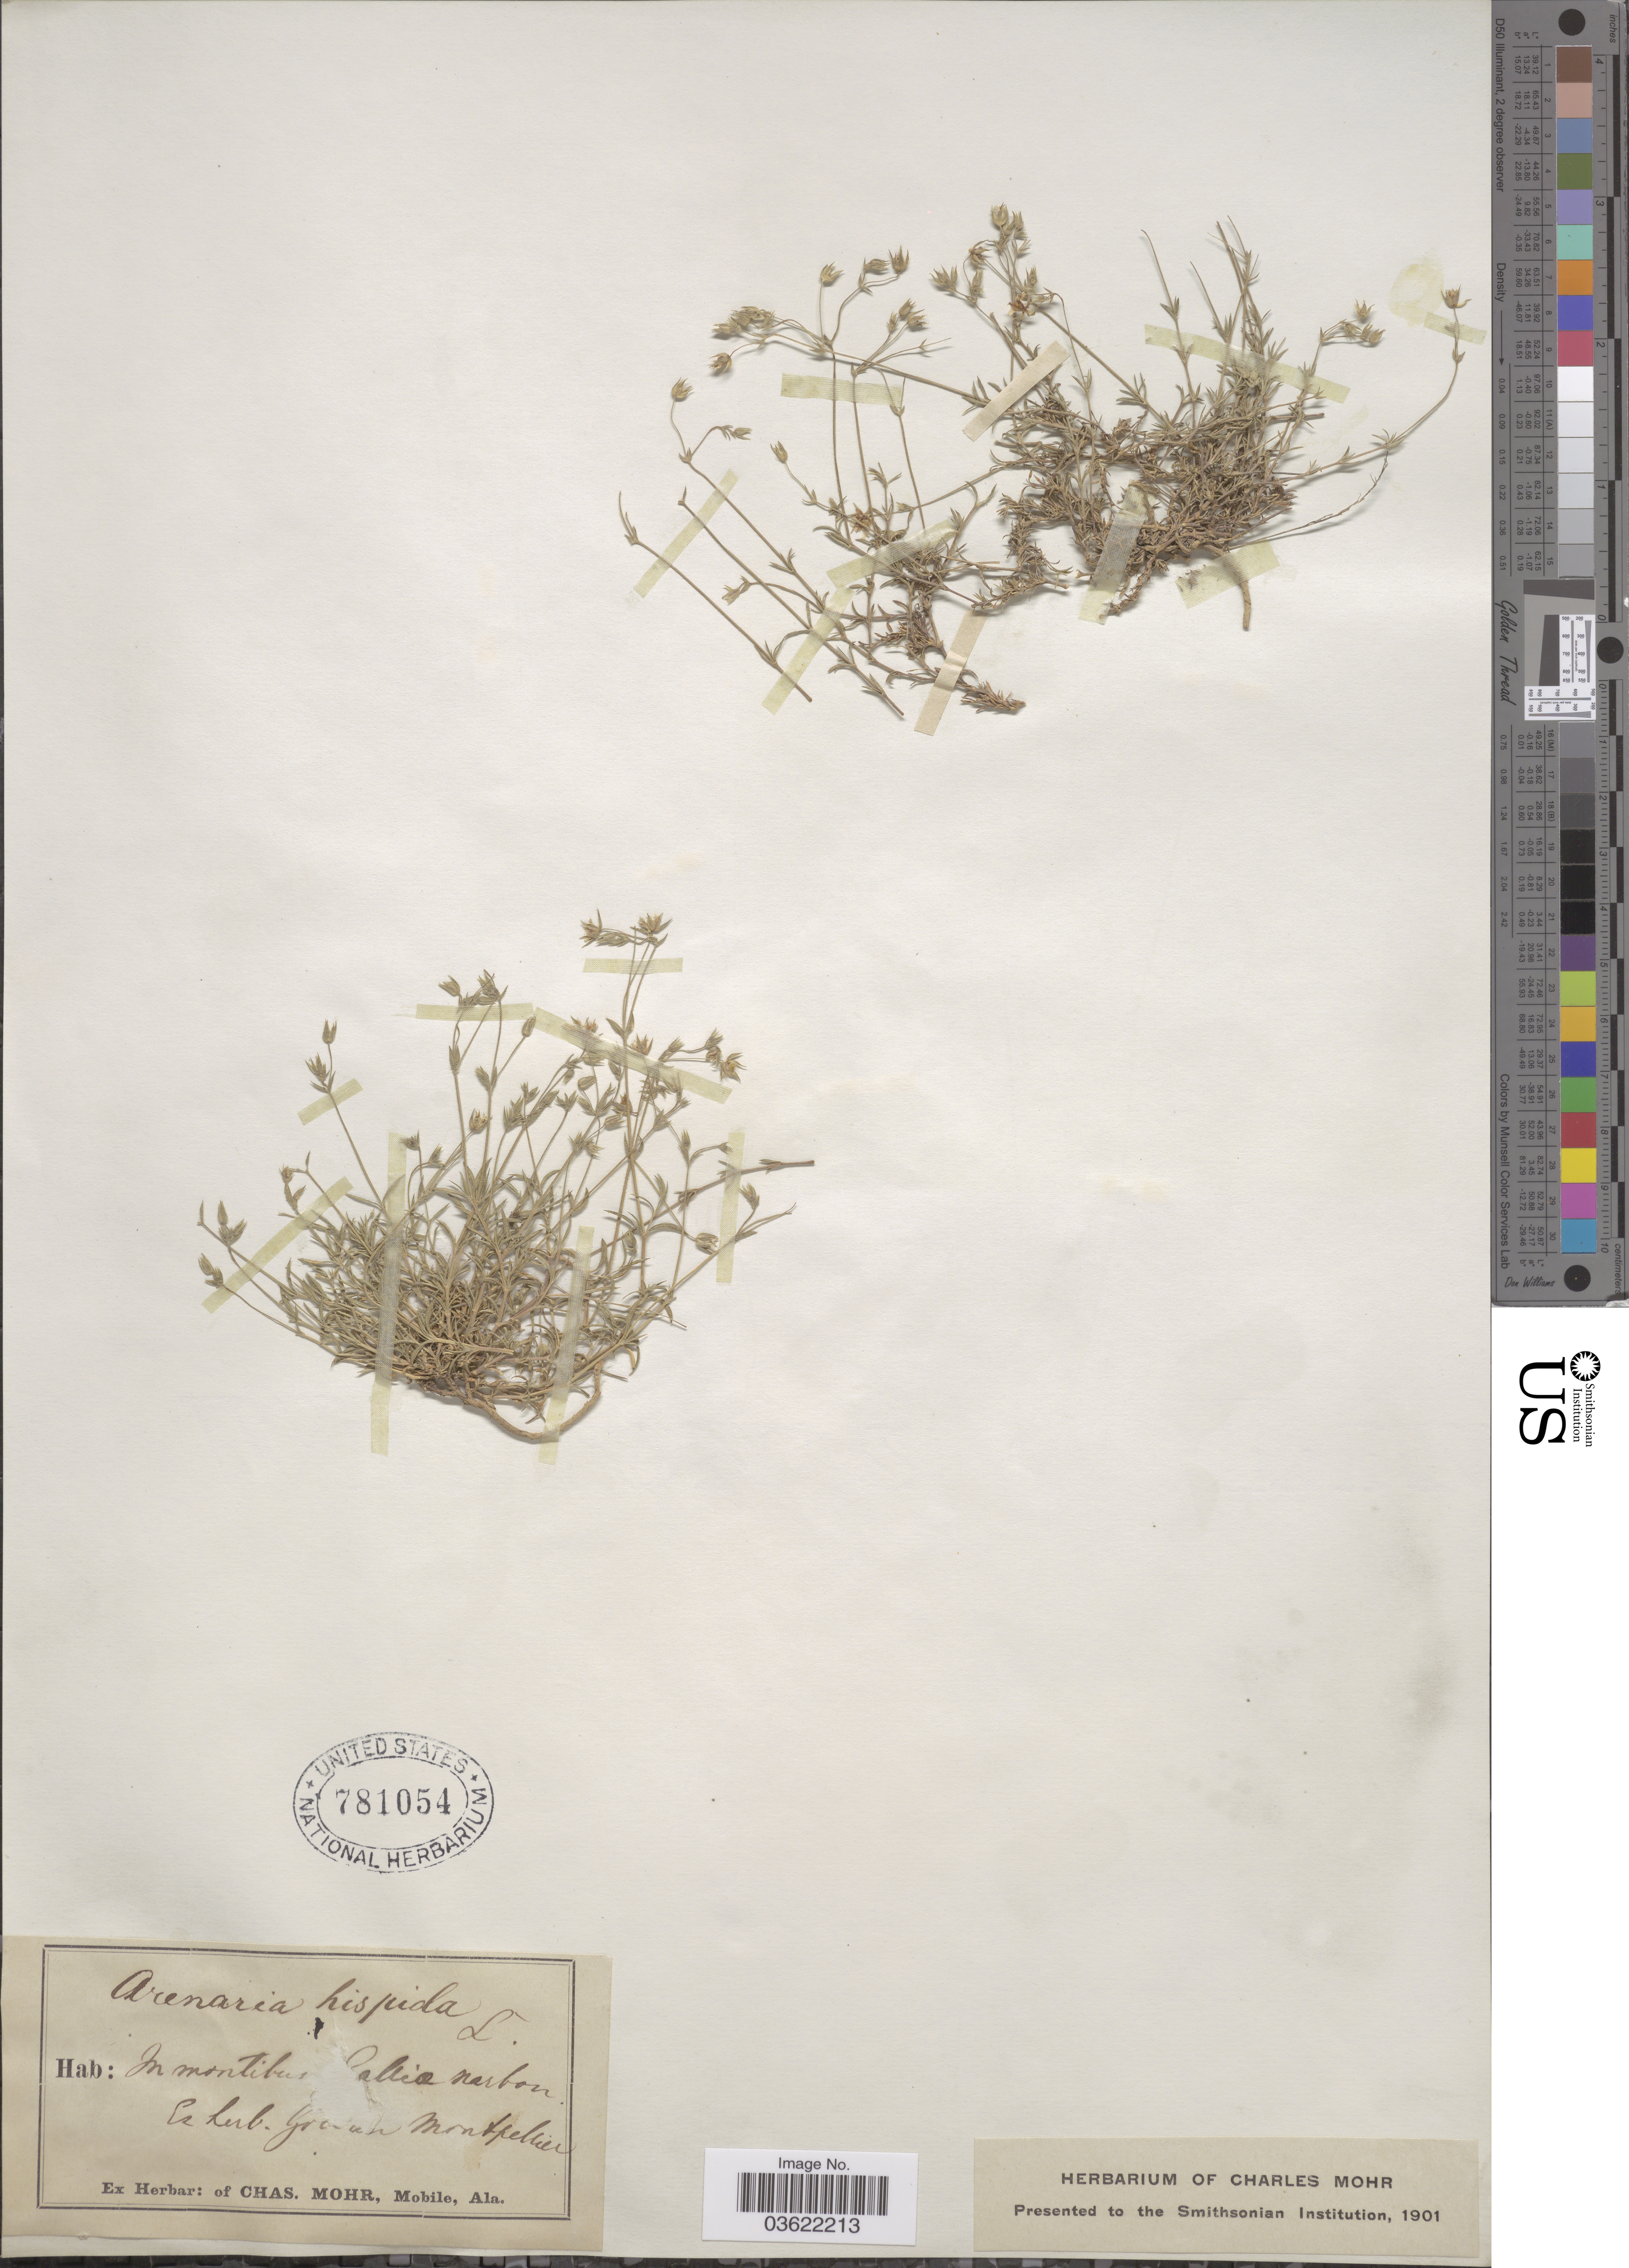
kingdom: Plantae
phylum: Tracheophyta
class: Magnoliopsida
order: Caryophyllales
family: Caryophyllaceae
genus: Arenaria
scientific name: Arenaria hispida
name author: L.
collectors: ex herb. Gouan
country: France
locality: In montibus Galliœ narbon. Montpellier.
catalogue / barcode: US 781054